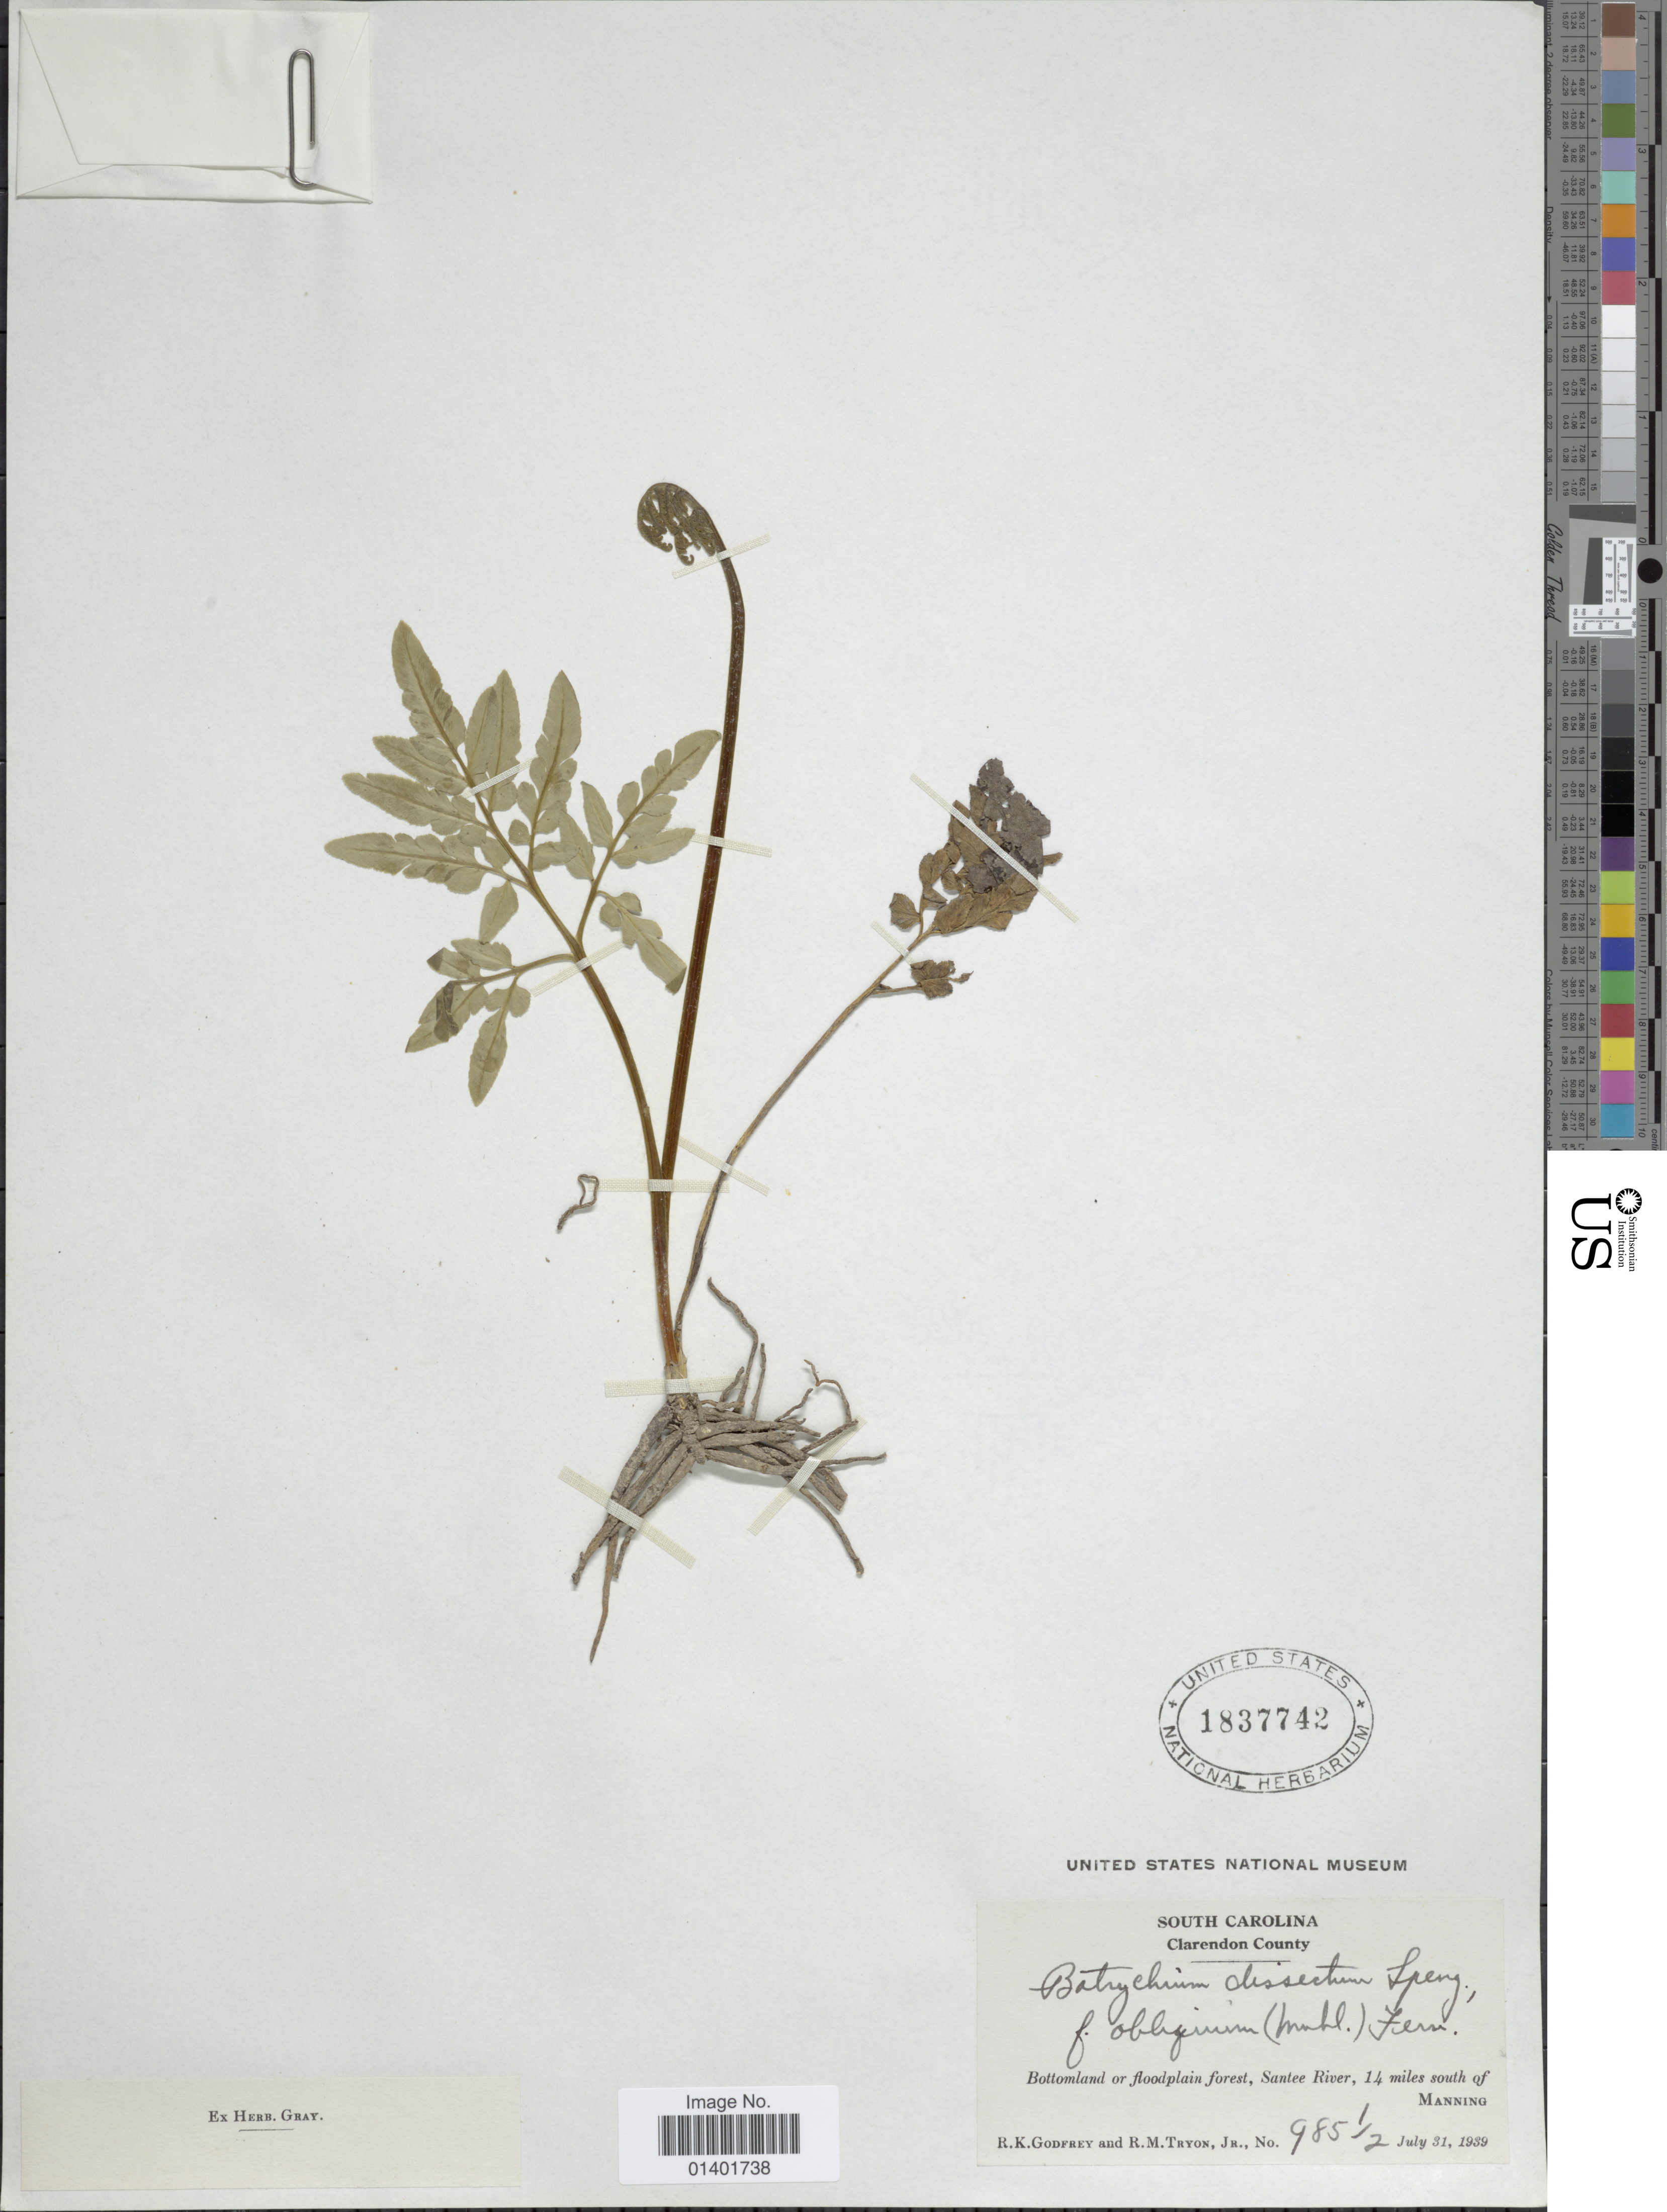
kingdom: Plantae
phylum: Tracheophyta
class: Polypodiopsida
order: Ophioglossales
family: Ophioglossaceae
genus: Botrychium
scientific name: Botrychium dissectum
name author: Spreng.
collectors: R. K. Godfrey & R. M. Tryon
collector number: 985 1/2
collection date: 1939-07-31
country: United States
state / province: South Carolina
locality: Bottomland or floddplain forest, Santee River, 14 miles south of Manning. Clarendon County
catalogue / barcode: US 1837742